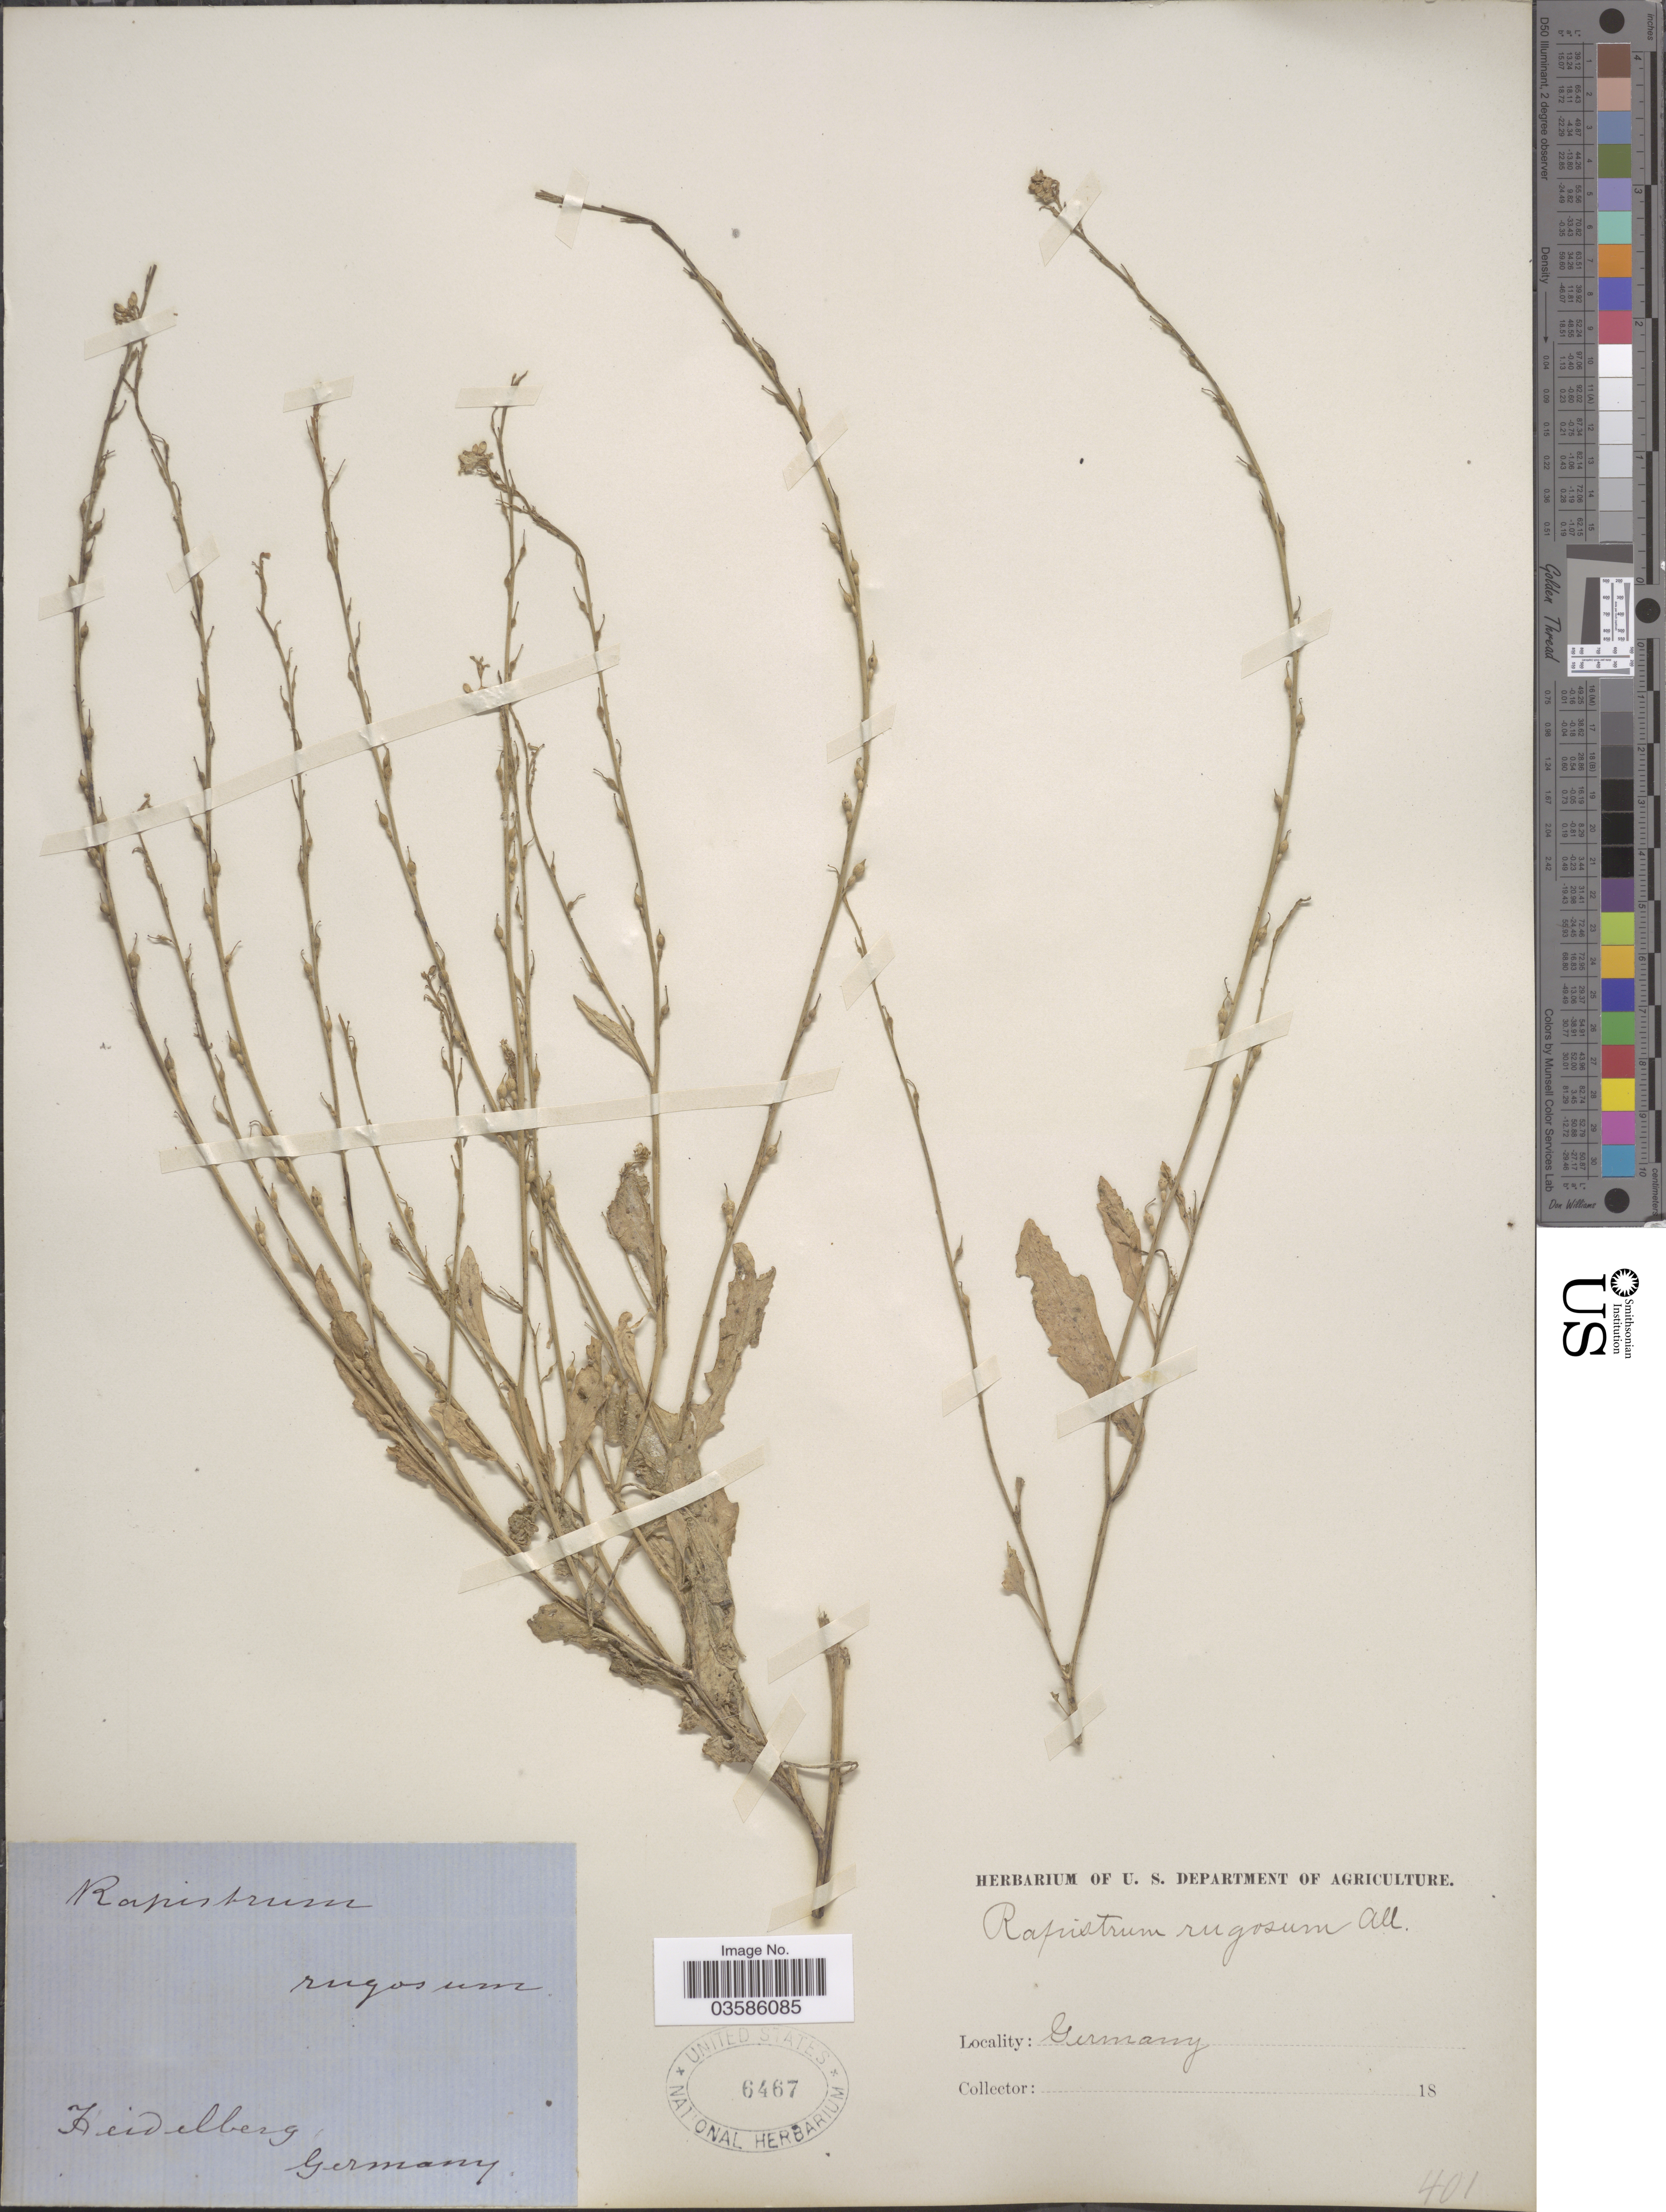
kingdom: Plantae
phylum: Tracheophyta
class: Magnoliopsida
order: Brassicales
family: Brassicaceae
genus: Rapistrum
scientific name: Rapistrum rugosum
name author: (L.) All.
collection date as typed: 18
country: Germany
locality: Heidelberg.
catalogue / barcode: US 6467